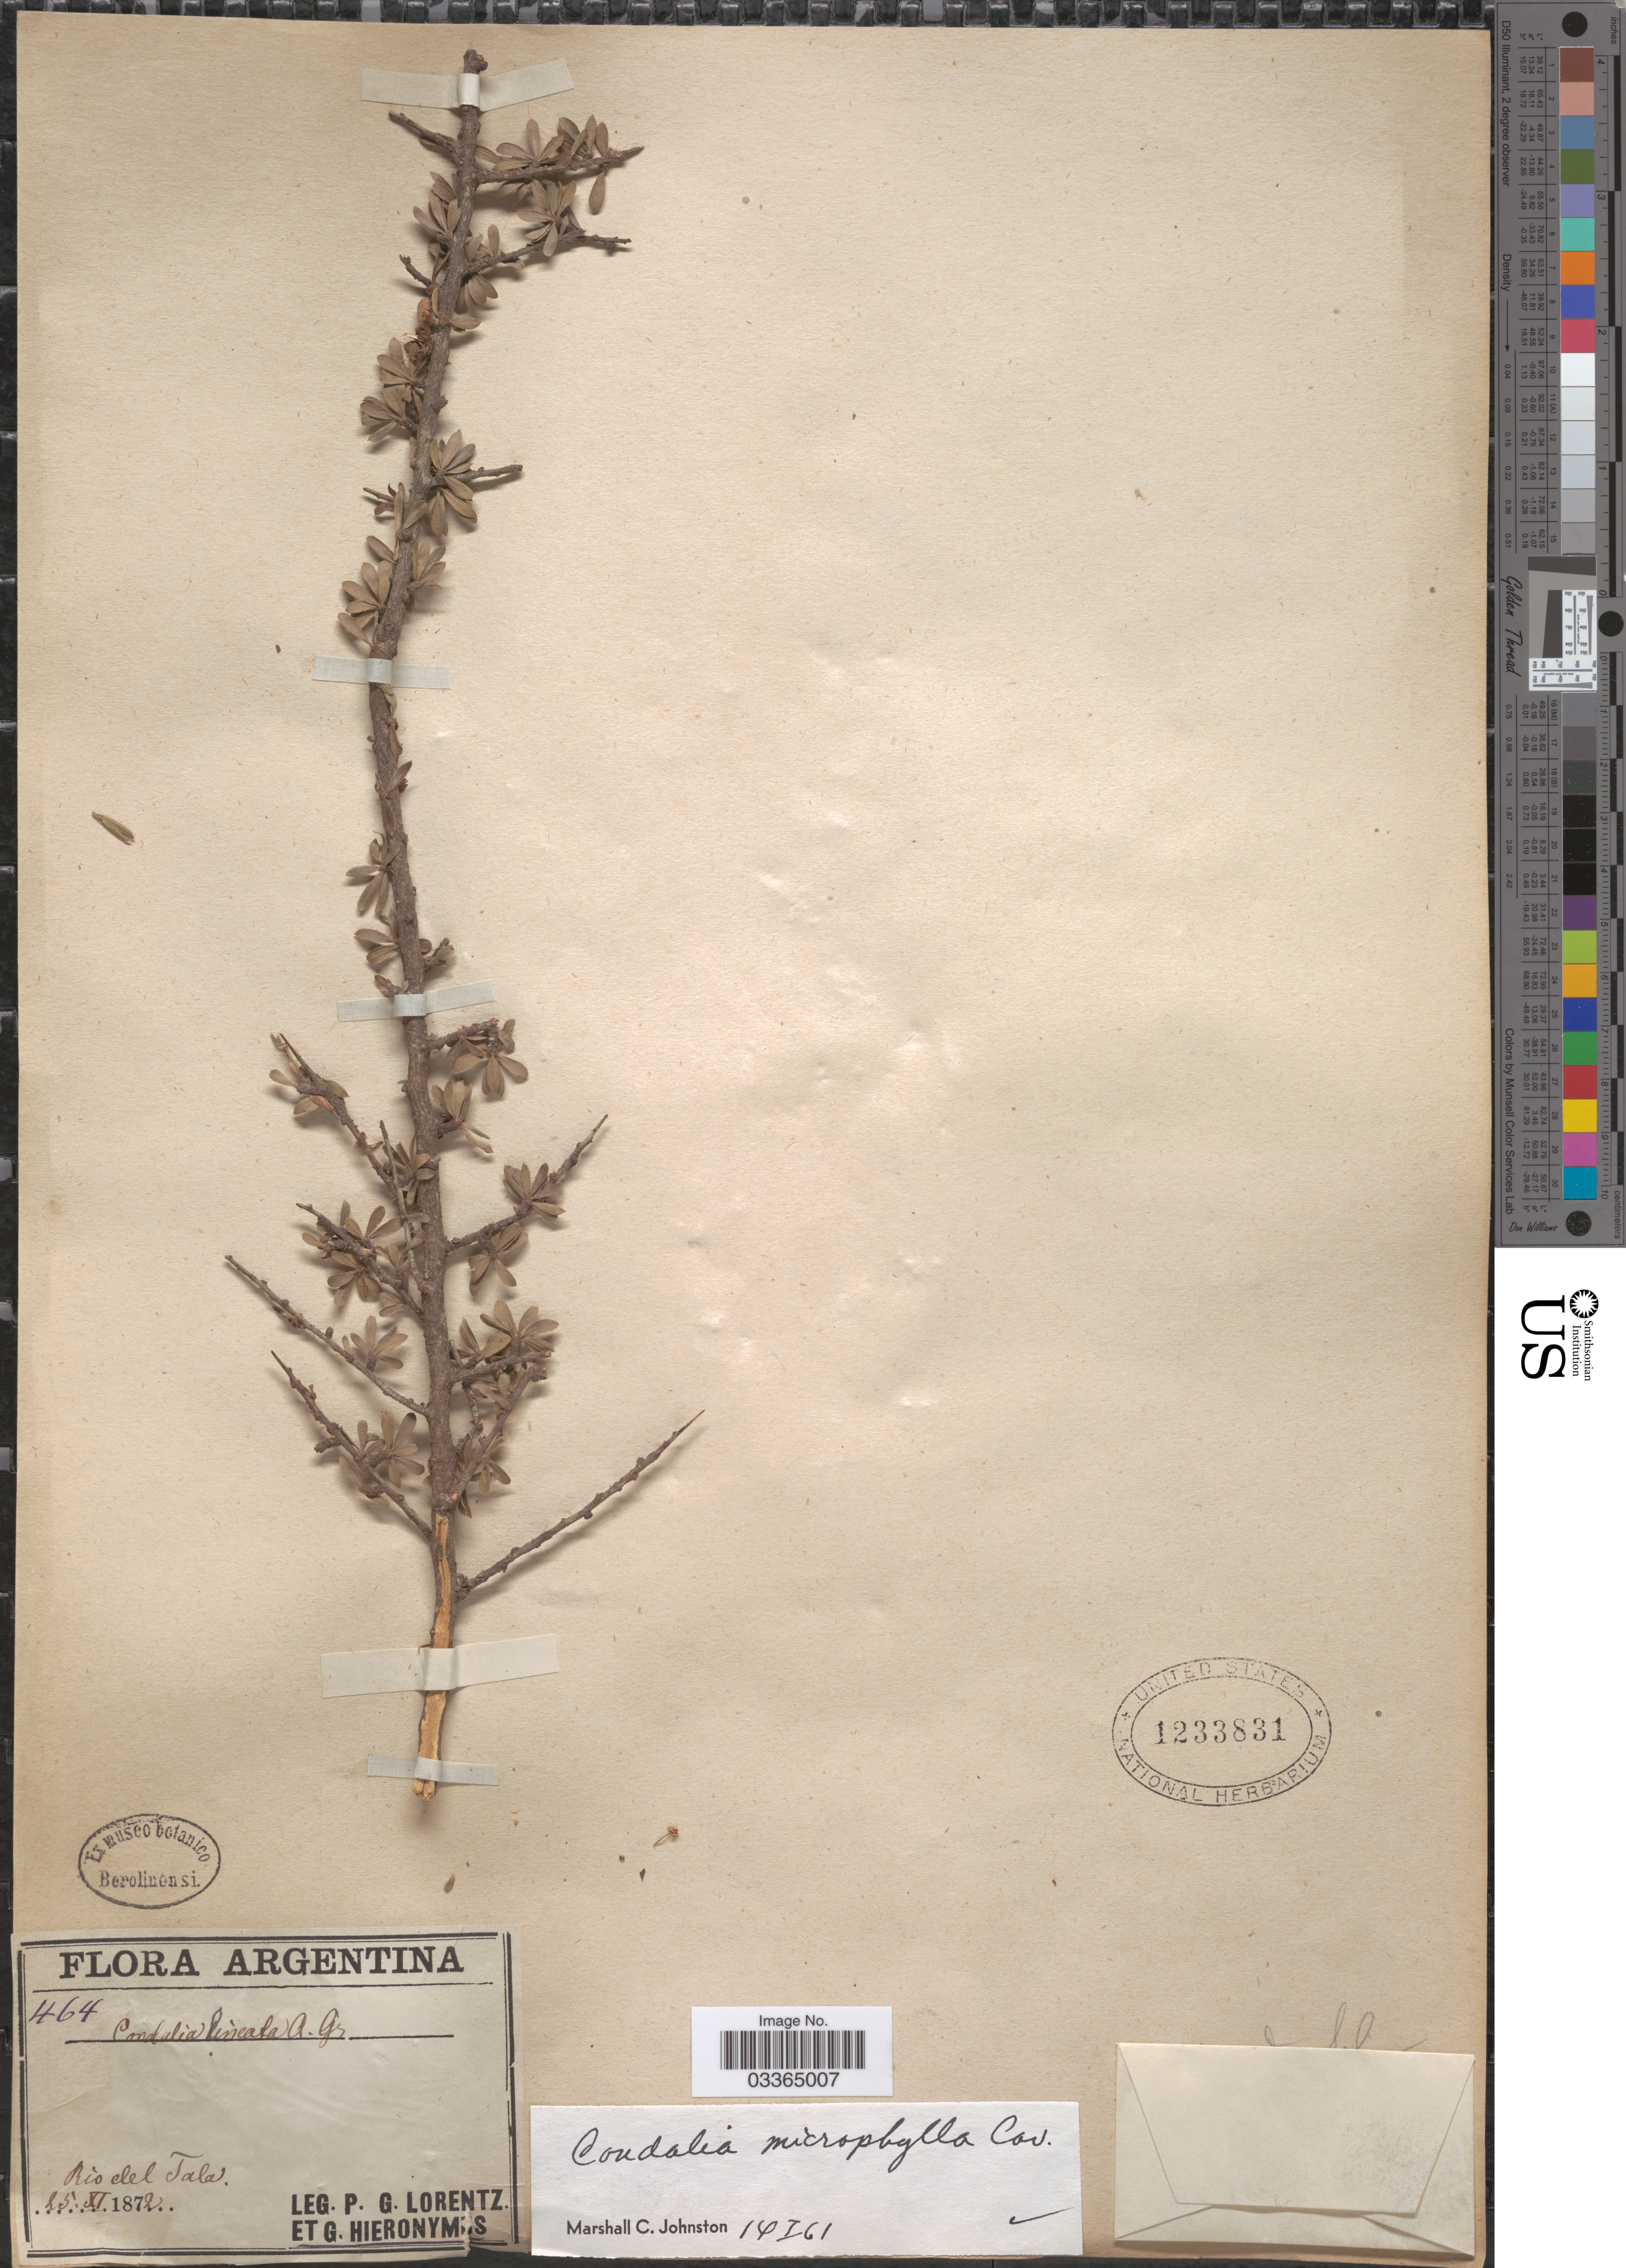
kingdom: Plantae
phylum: Tracheophyta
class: Magnoliopsida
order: Rosales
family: Rhamnaceae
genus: Condalia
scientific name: Condalia microphylla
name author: Cav.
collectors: P. G. Lorentz & G. H. Hieronymus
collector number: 464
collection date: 1872-11-25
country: Argentina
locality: Rio del Tala.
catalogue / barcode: US 1233831